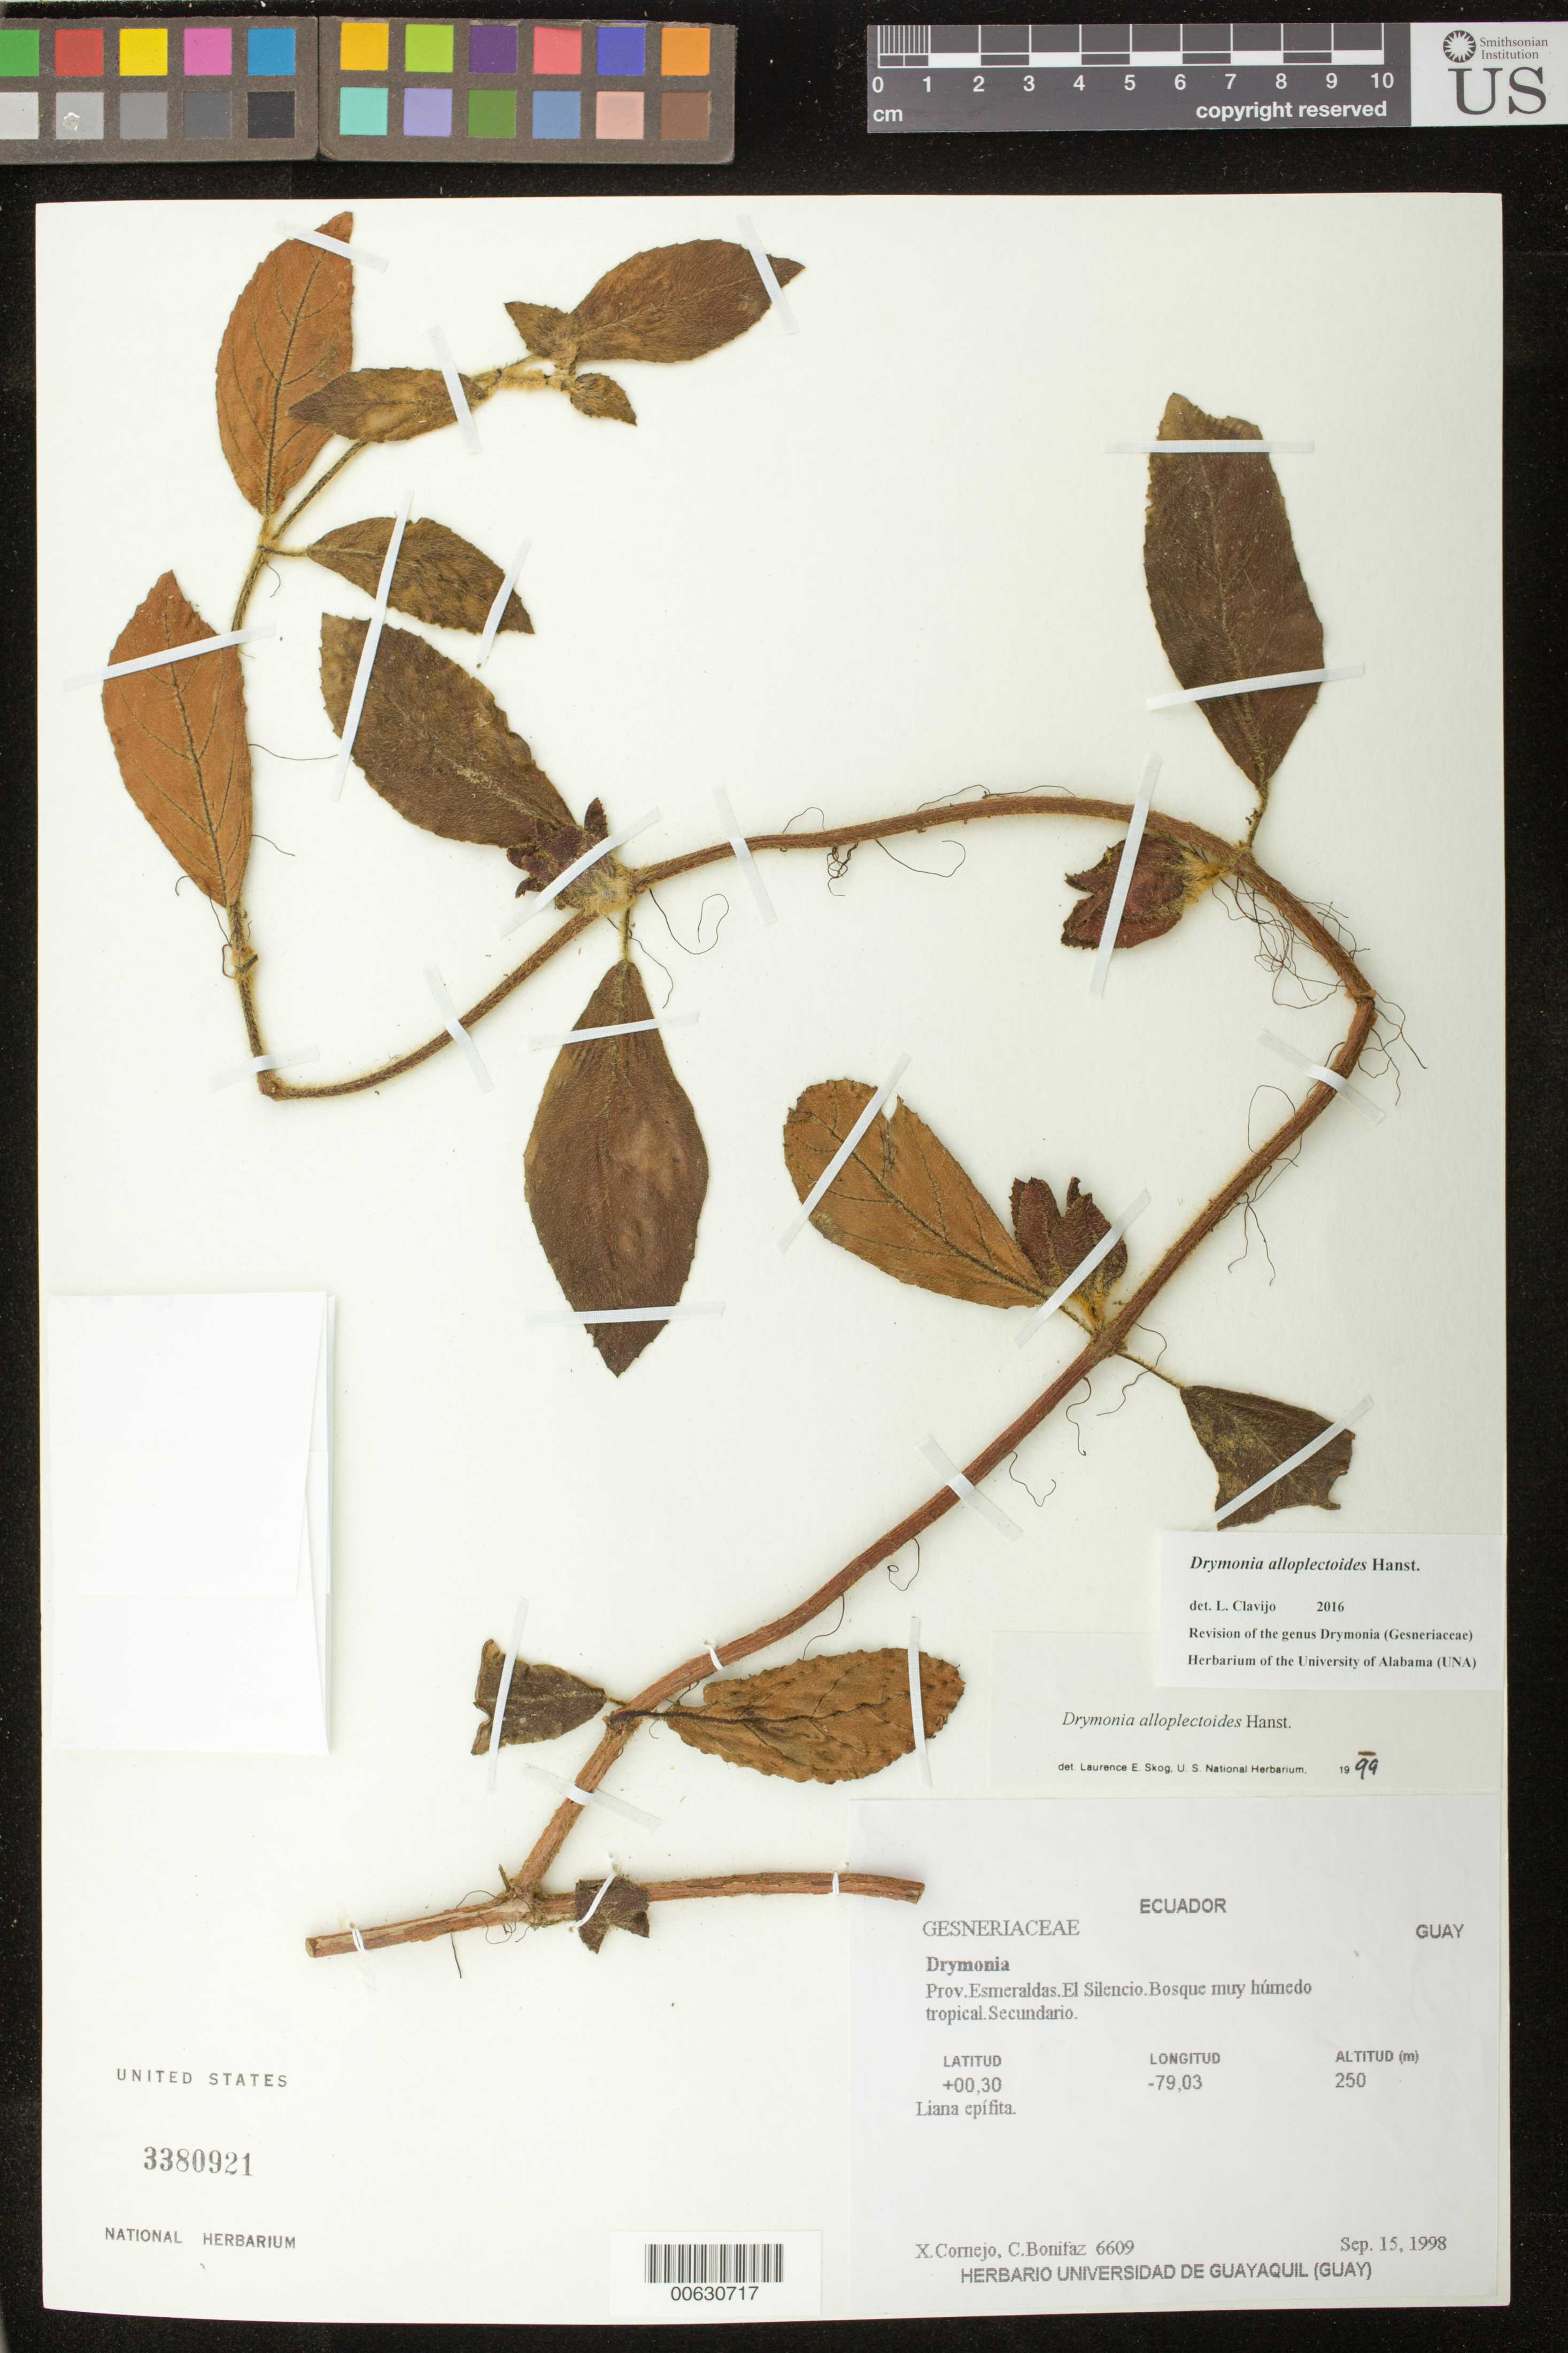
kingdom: Plantae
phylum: Tracheophyta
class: Magnoliopsida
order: Lamiales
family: Gesneriaceae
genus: Drymonia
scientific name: Drymonia alloplectoides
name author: Hanst.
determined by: Skog, Laurence E.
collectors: X. F. Cornejo & C. Bonifaz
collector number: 6609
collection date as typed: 15 Sep 1998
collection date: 1998-09-15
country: Ecuador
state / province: Esmeraldas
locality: El Silencio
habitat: Bosque muy húmedo tropical; secundario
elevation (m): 250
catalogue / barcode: US 3380921